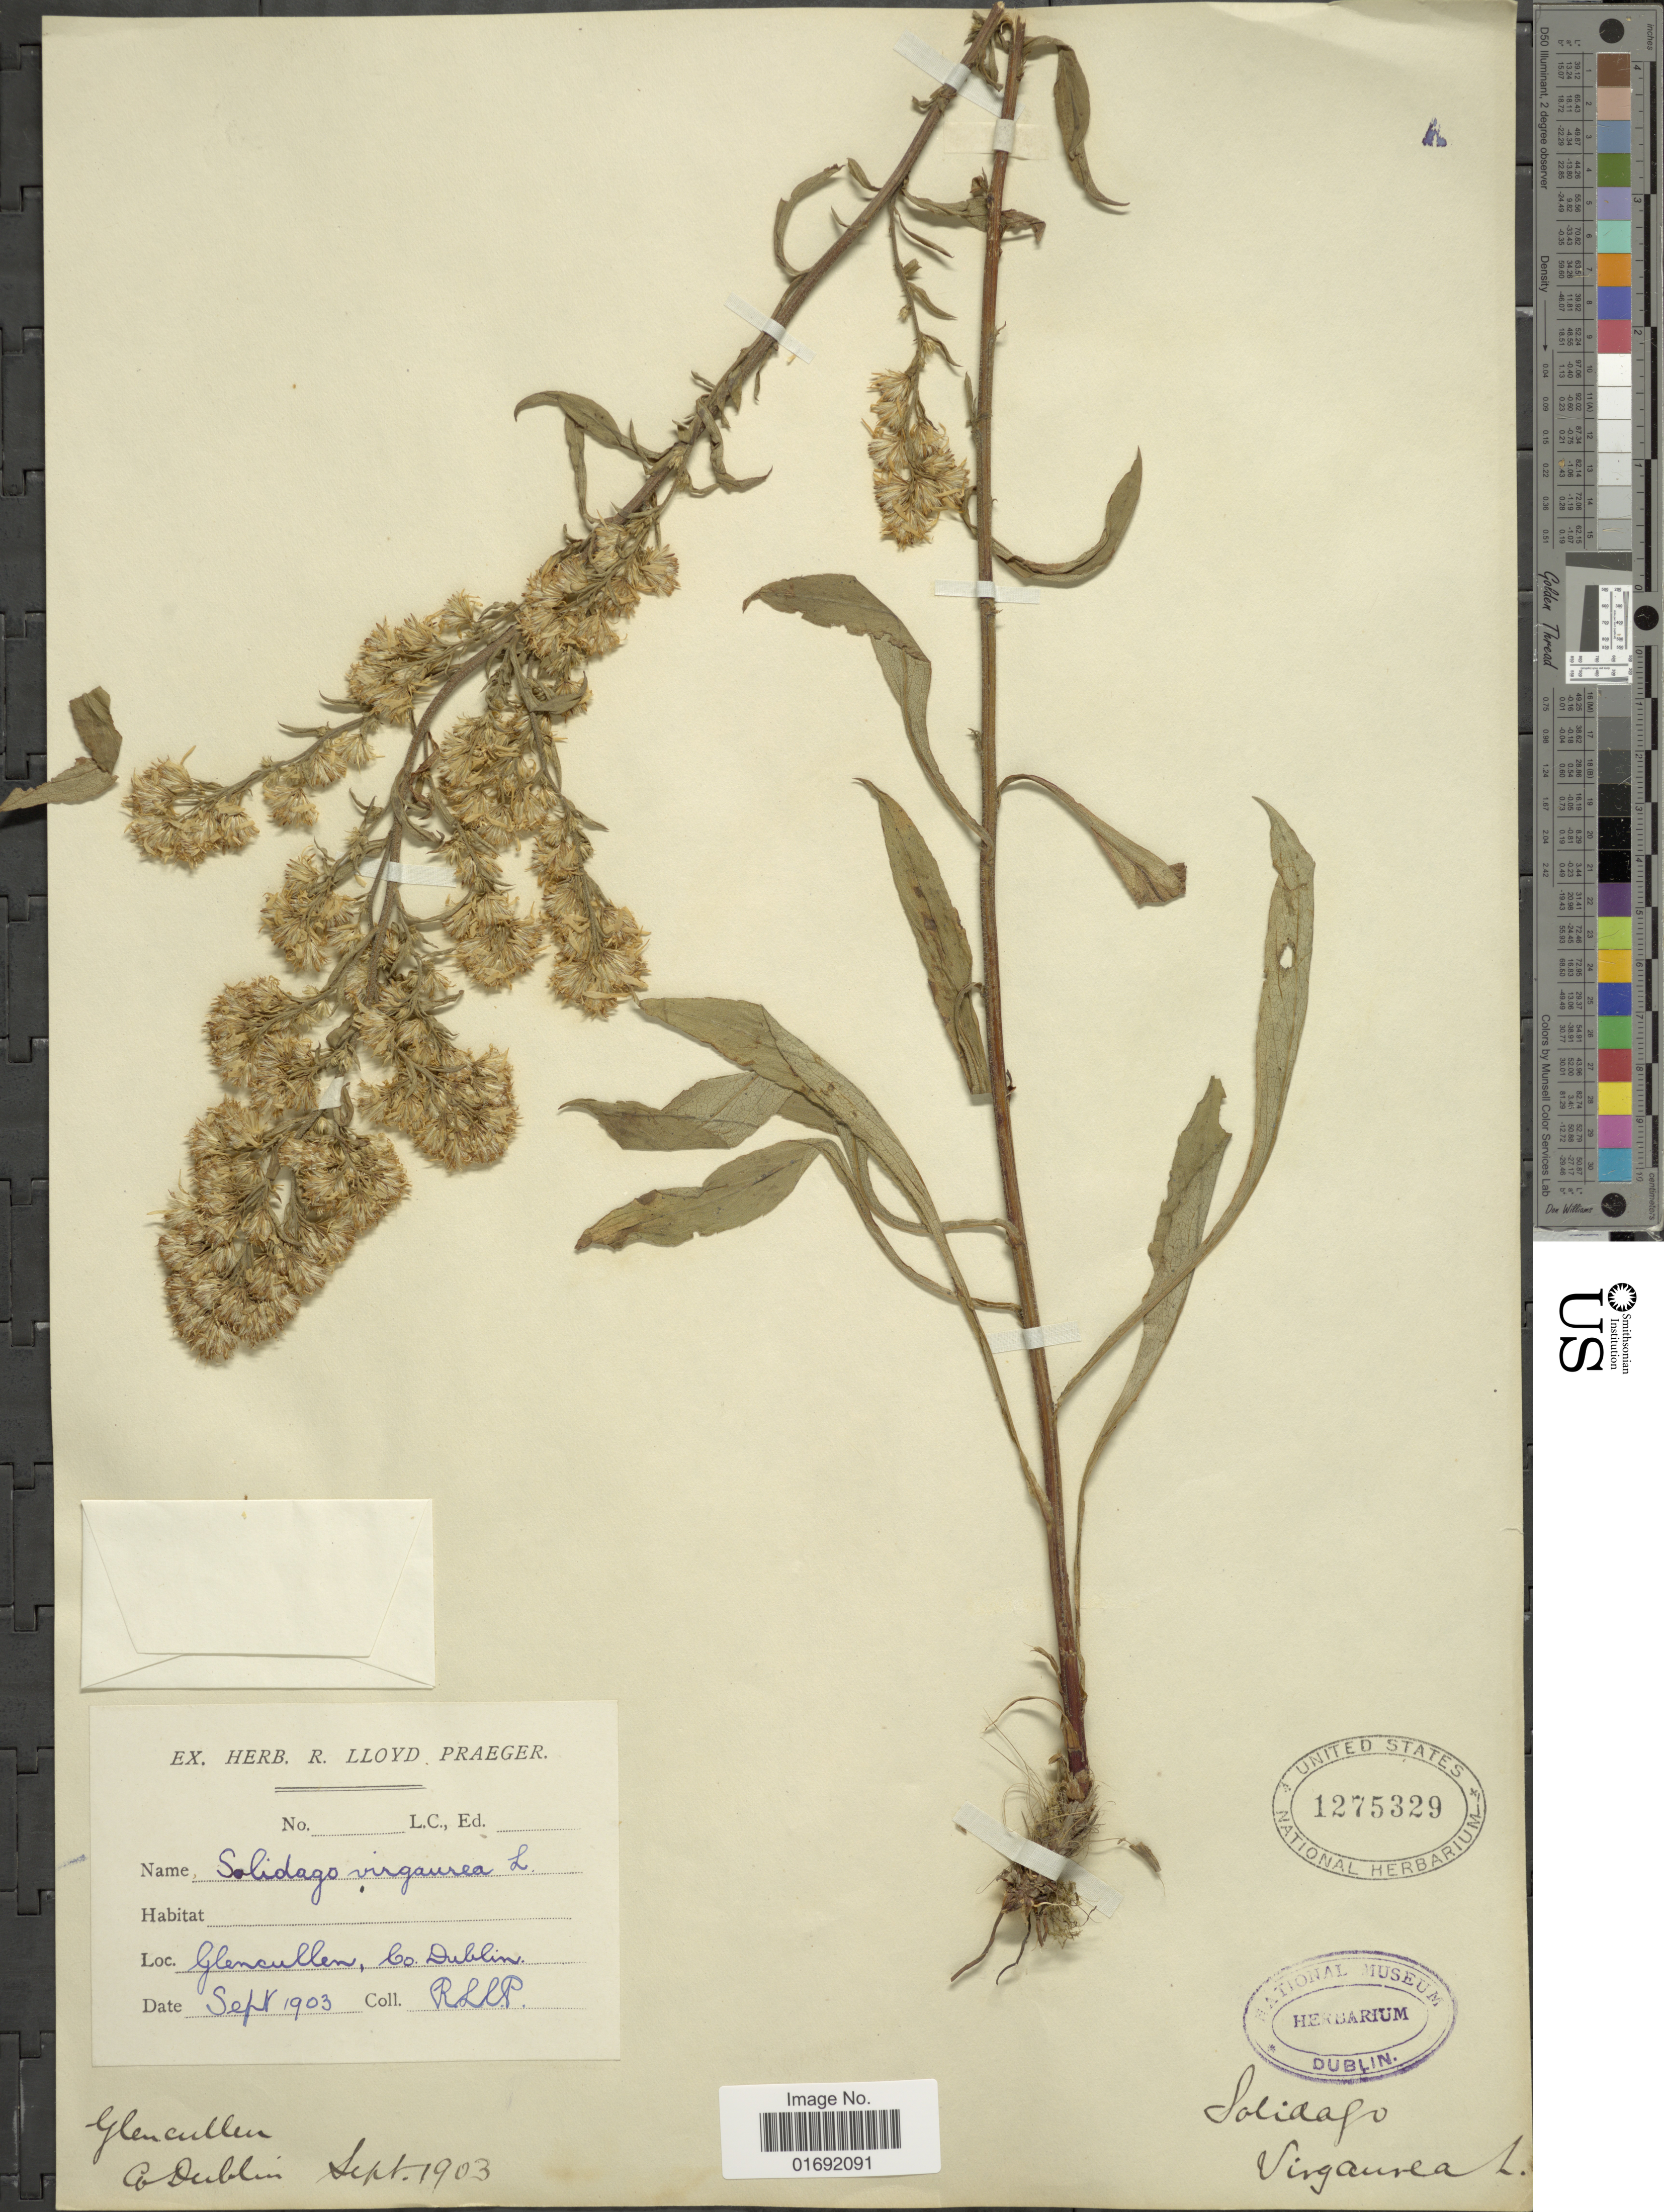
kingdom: Plantae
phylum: Tracheophyta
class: Magnoliopsida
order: Asterales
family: Asteraceae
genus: Solidago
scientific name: Solidago virgaurea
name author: L.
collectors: R. Praeger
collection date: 1903-09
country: Ireland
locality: Glencullen, Co. Dublin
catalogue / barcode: US 1275329